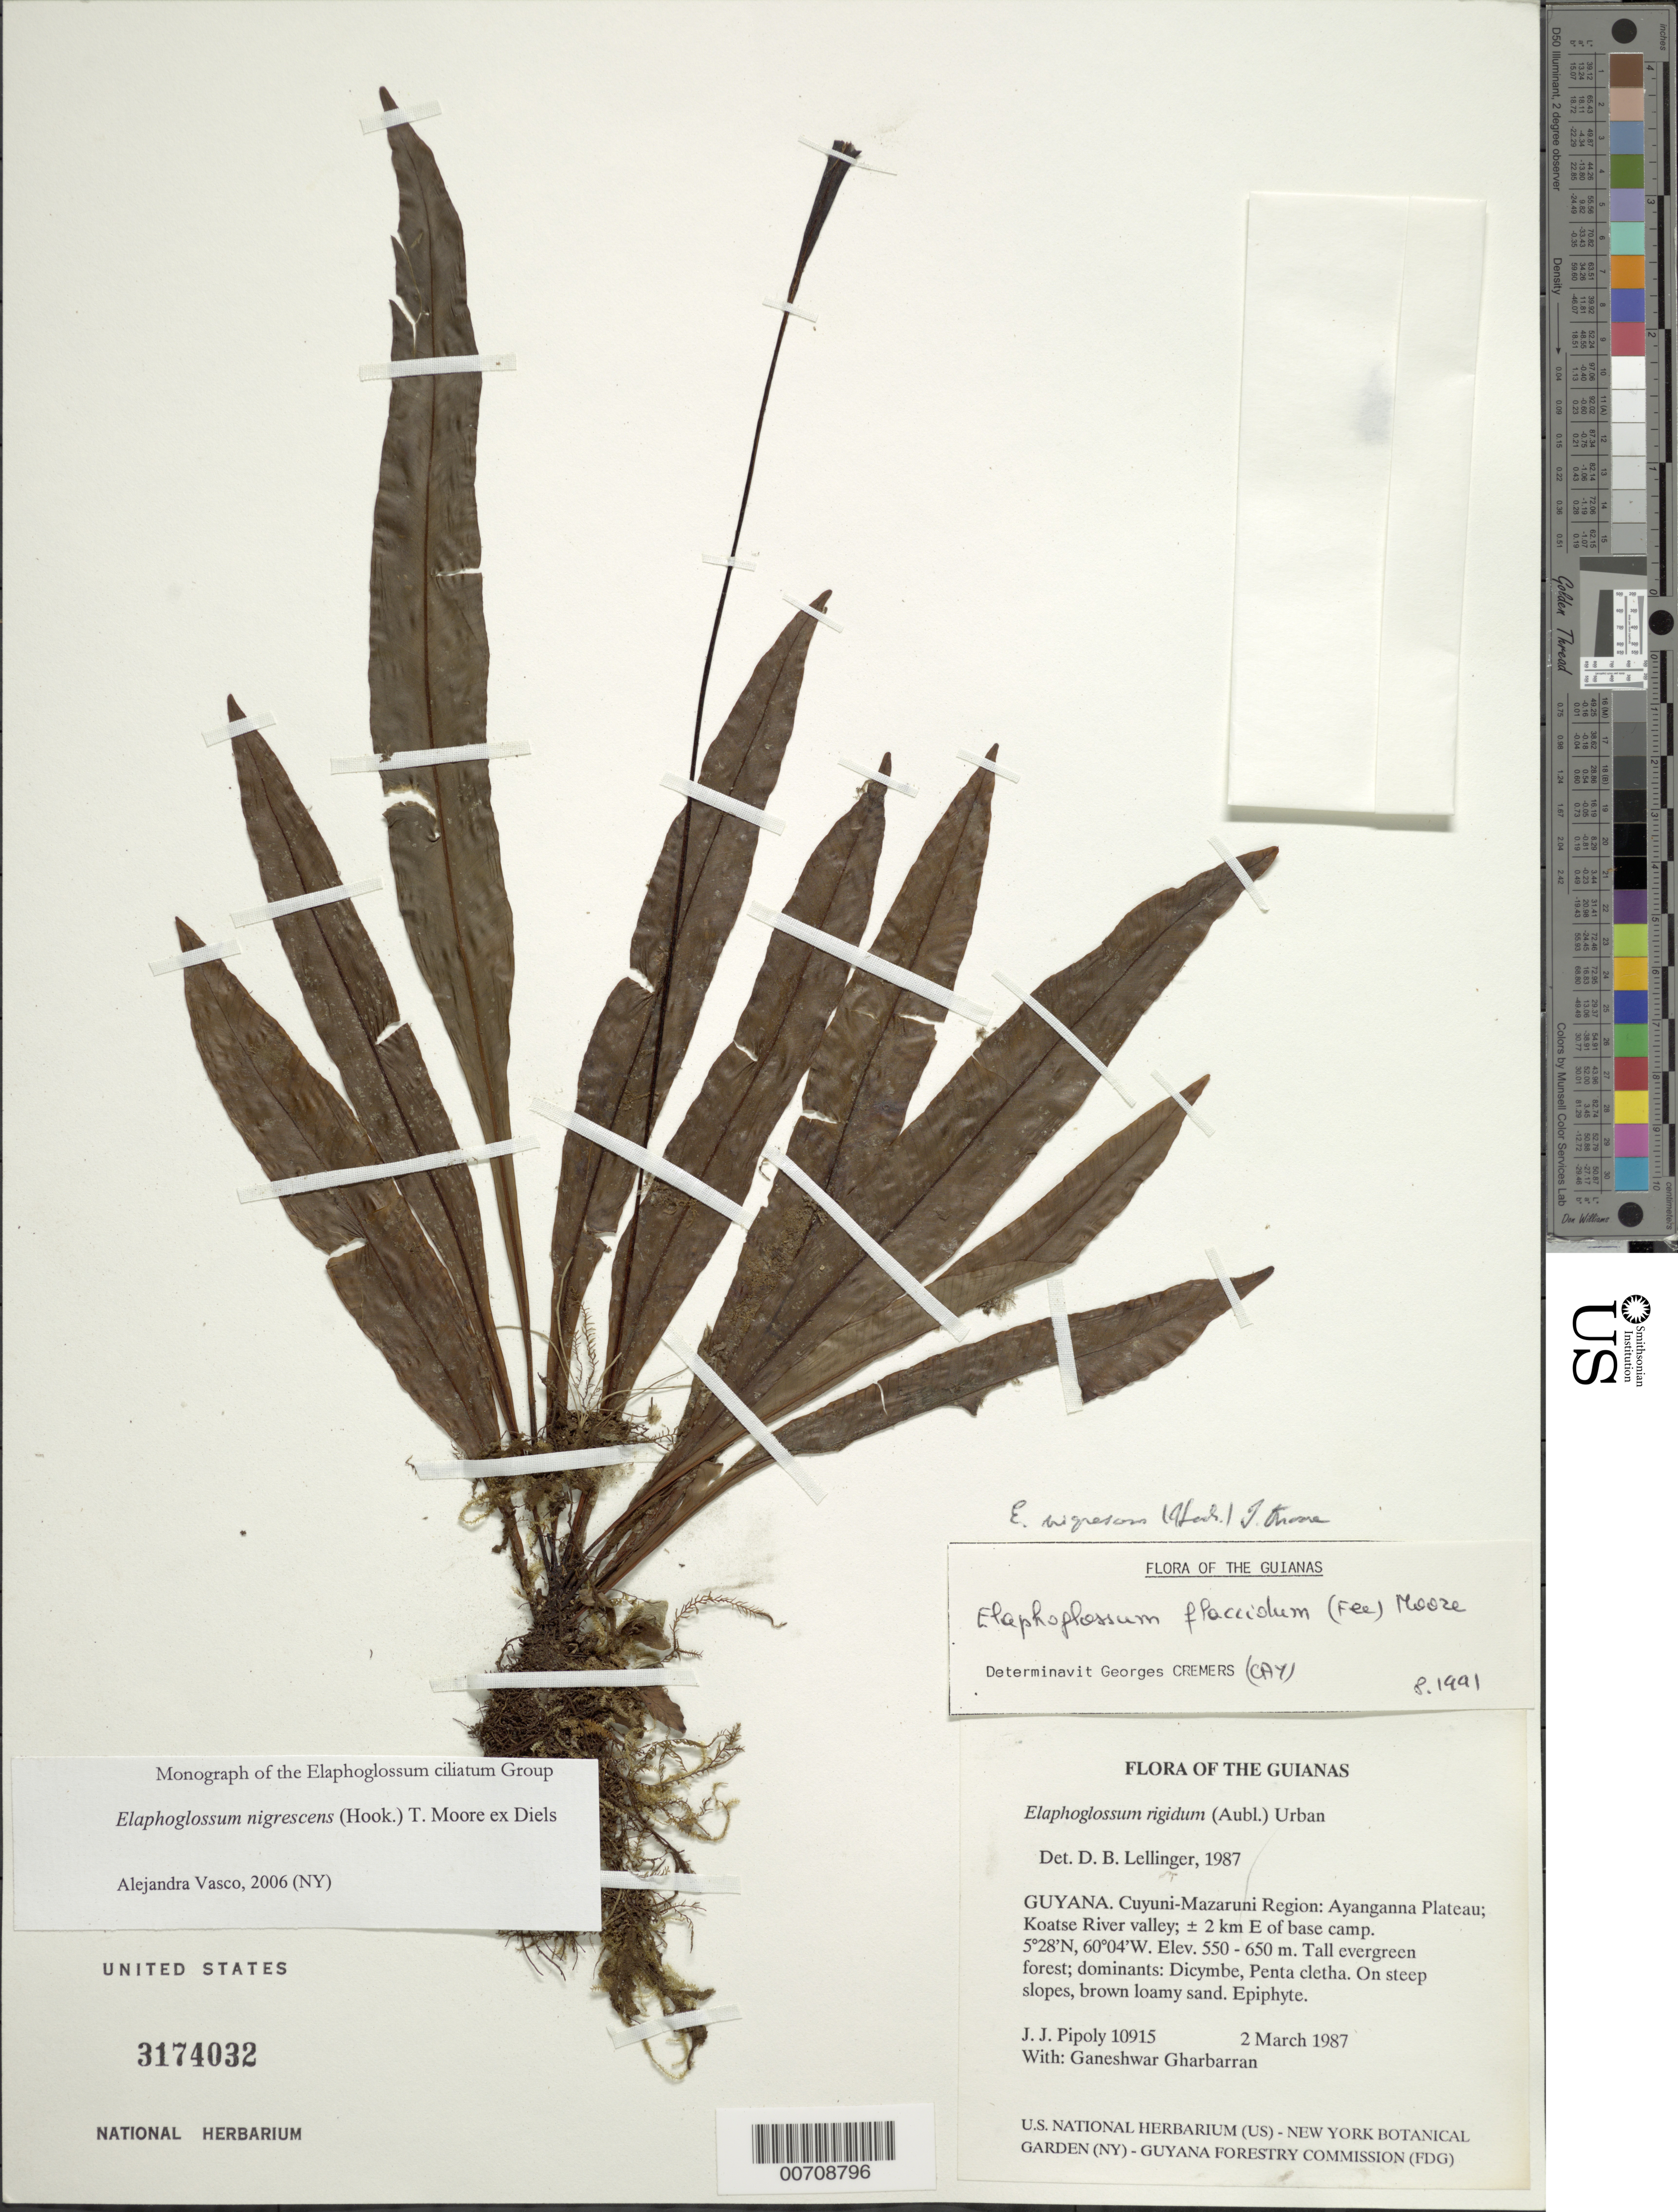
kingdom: Plantae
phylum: Tracheophyta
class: Polypodiopsida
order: Polypodiales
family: Dryopteridaceae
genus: Elaphoglossum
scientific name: Elaphoglossum nigrescens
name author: (Hook.) T. Moore ex Diels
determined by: Lellinger, David B., (BOT), Smithsonian Institution - National Museum of Natural History (UNITED STATES)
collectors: J. J. Pipoly & G. Gharbarran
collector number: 10915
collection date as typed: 2 March 1987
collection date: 1987-03-02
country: Guyana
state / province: Cuyuni-Mazaruni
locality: Ayanganna Plateau; Koatse River valley; ± 2 km E of base camp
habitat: Tall evergreen forest; dominants: Dicymbe, Pentaclethra. On steep slopes, brown loamy sand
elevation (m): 550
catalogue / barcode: US 3174032